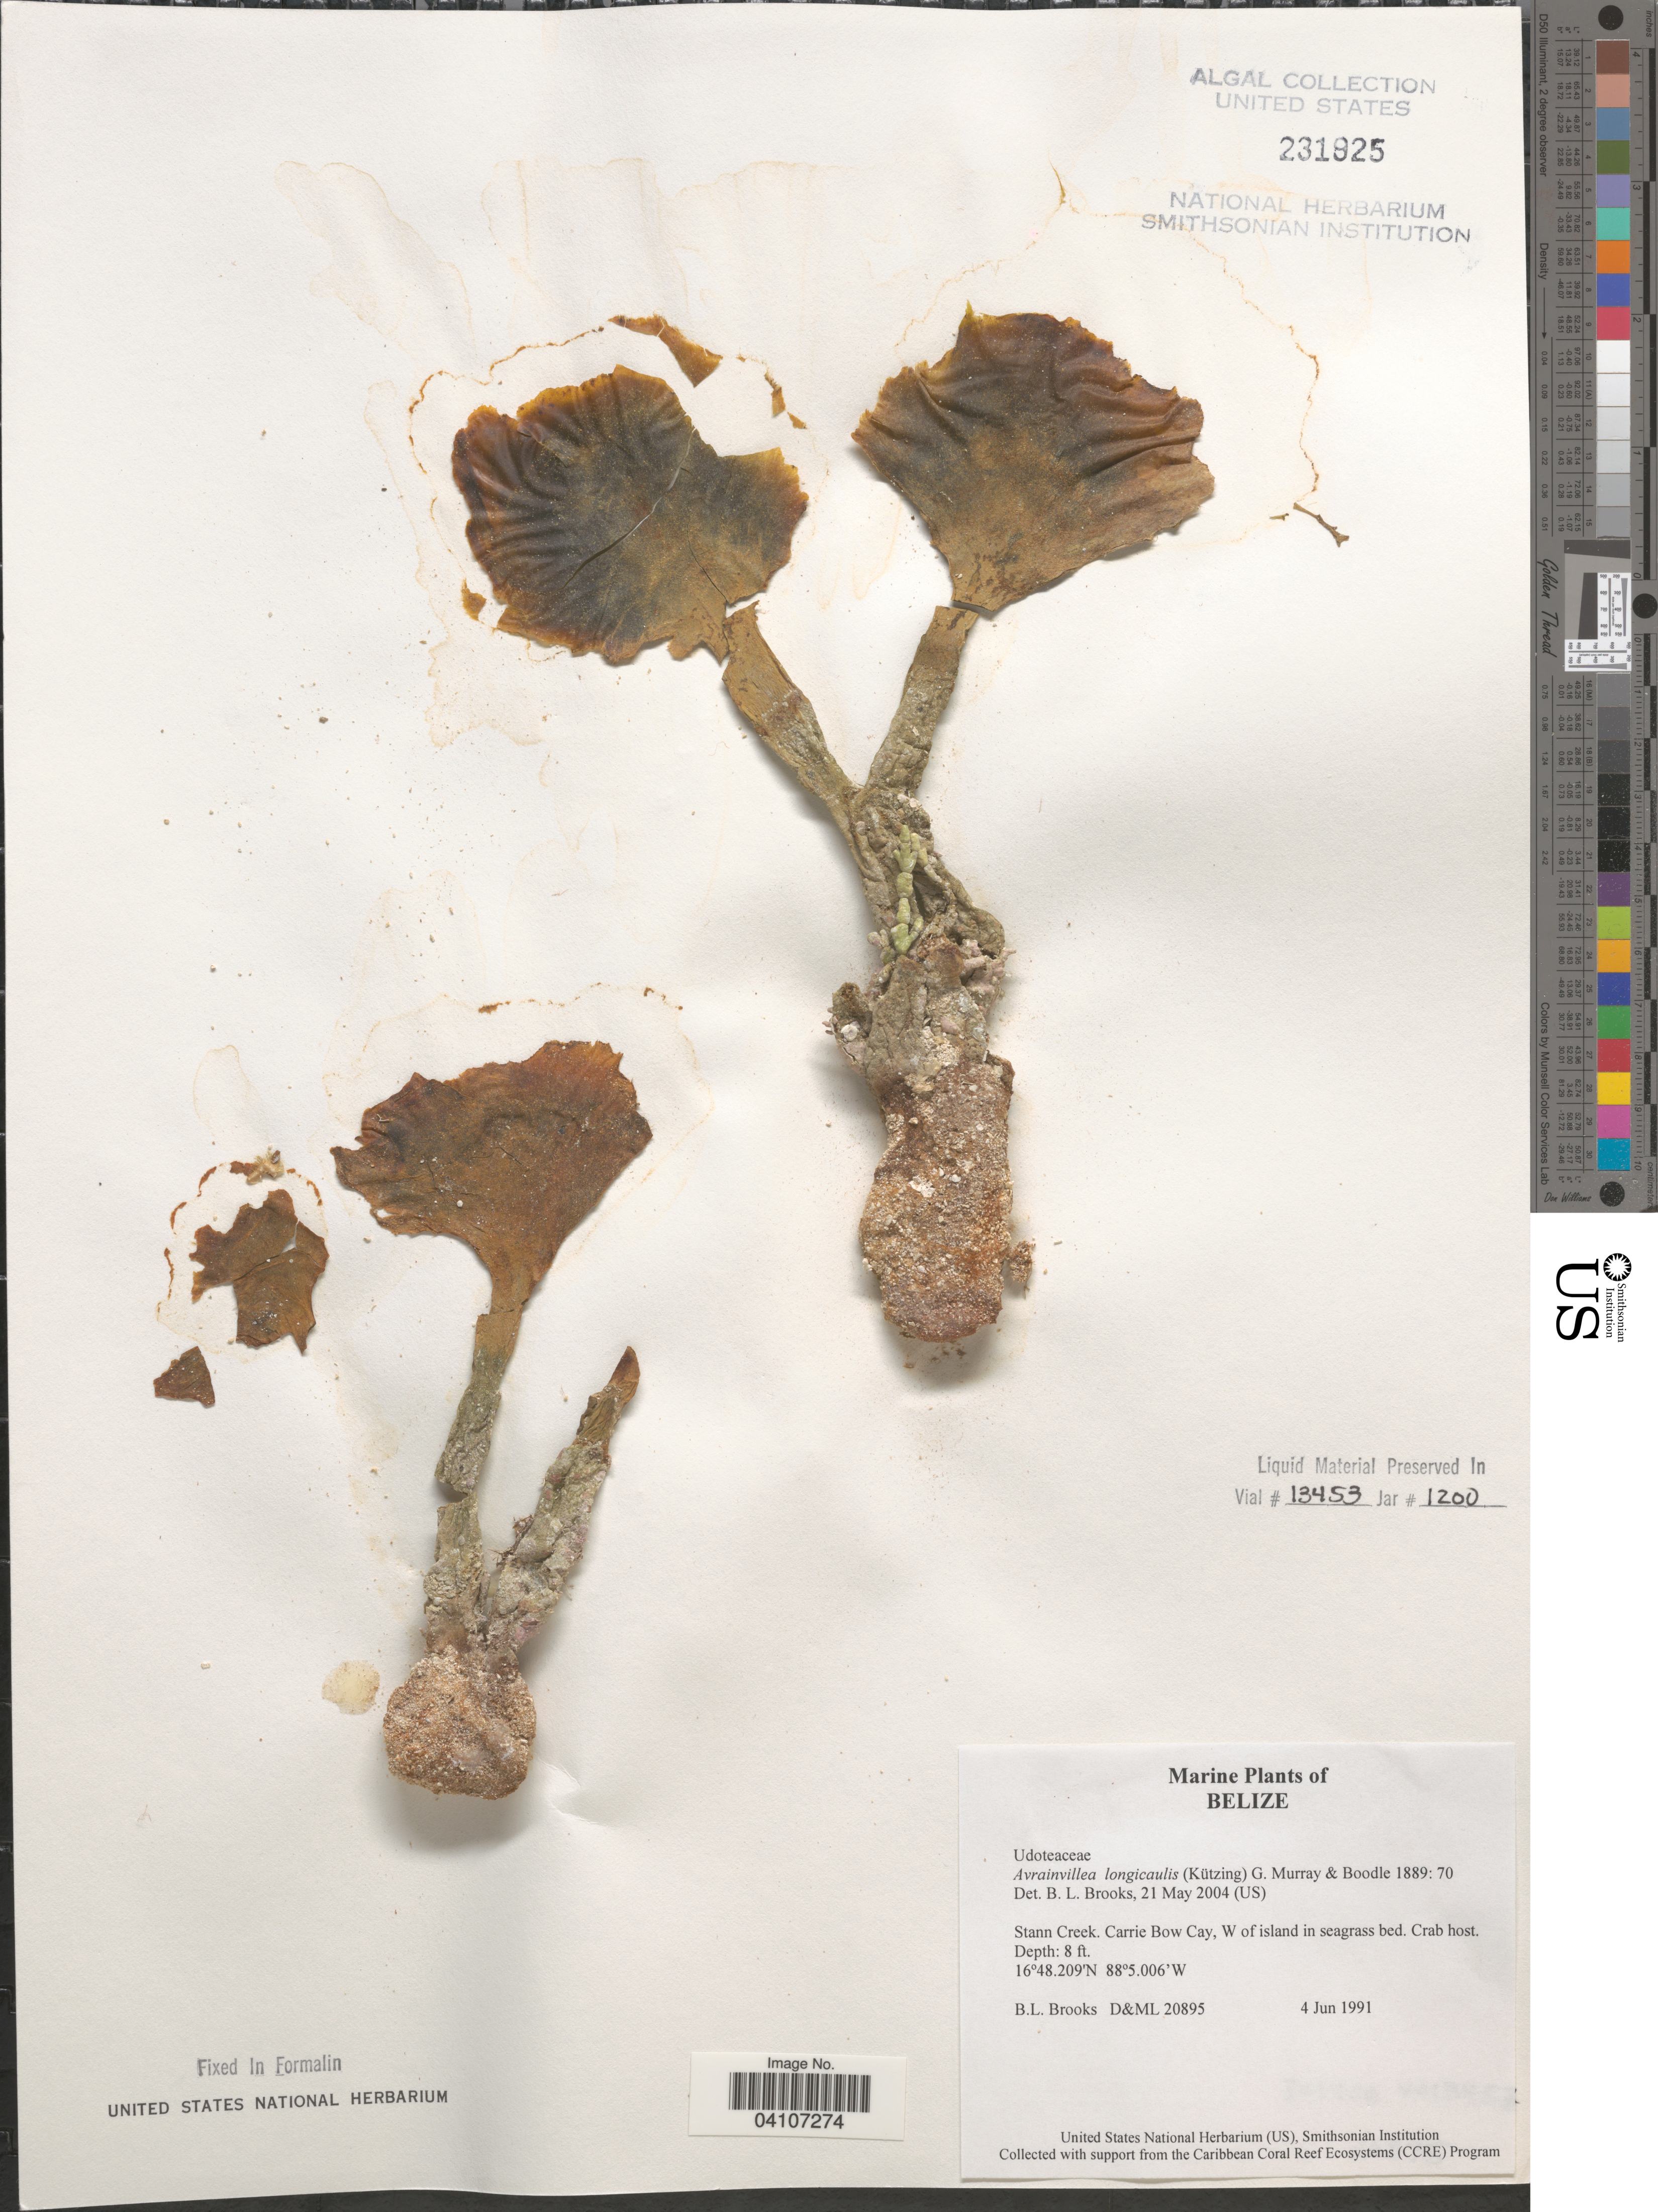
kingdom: Plantae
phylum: Chlorophyta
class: Ulvophyceae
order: Bryopsidales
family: Dichotomosiphonaceae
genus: Avrainvillea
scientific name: Avrainvillea longicaulis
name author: (Kütz.) G. Murray & Boodle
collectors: B. Brooks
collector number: D&ML20895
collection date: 1991-06-04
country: Belize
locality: Stann Creek. Carrie Bow Cay, W of island in seagrass bed.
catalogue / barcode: US 231925